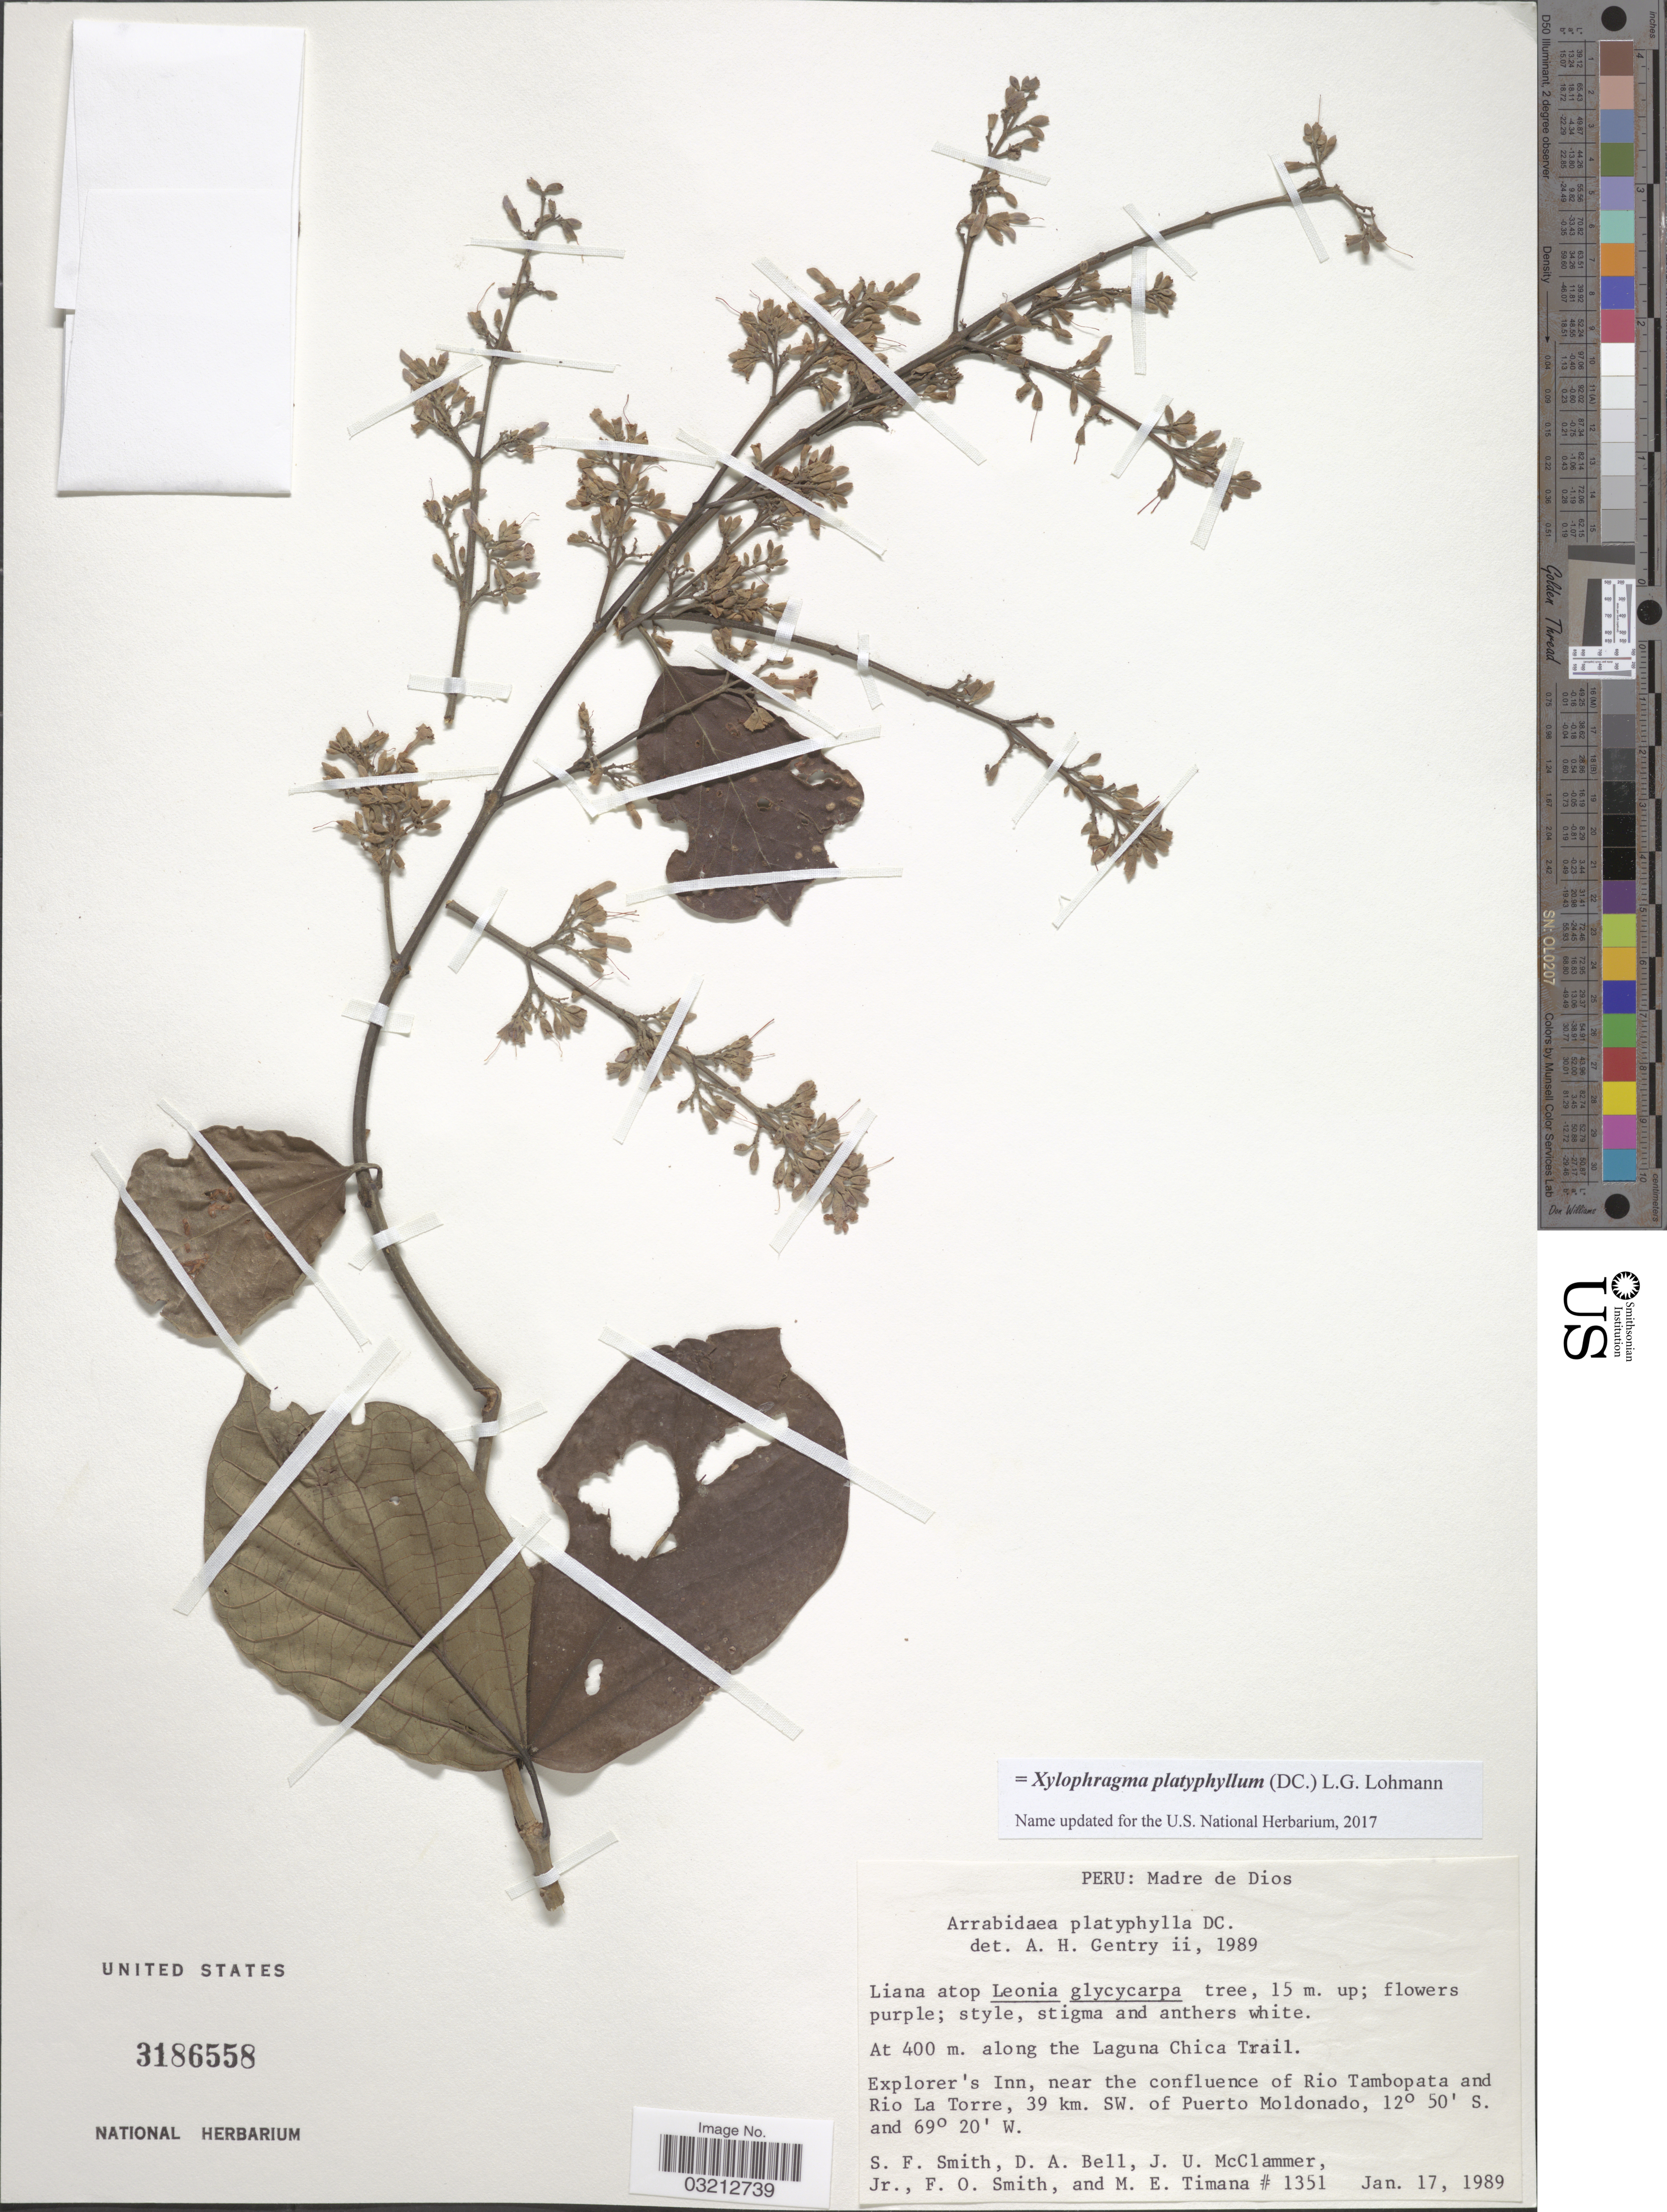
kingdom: Plantae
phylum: Tracheophyta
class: Magnoliopsida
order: Lamiales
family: Bignoniaceae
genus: Xylophragma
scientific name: Xylophragma platyphyllum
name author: (DC.) L.G. Lohmann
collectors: S.F. Smith, D. A. Bell, J. McClammer & F. Smith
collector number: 1351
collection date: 1989-01-17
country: Peru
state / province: Madre de Dios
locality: Along the Laguna Chica Trail. Explorer's Inn, near the confluence of Rio Tambopata and Rio La Torre, 39 km. SW. of Puerto Moldonado.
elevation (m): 400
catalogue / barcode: US 3186558